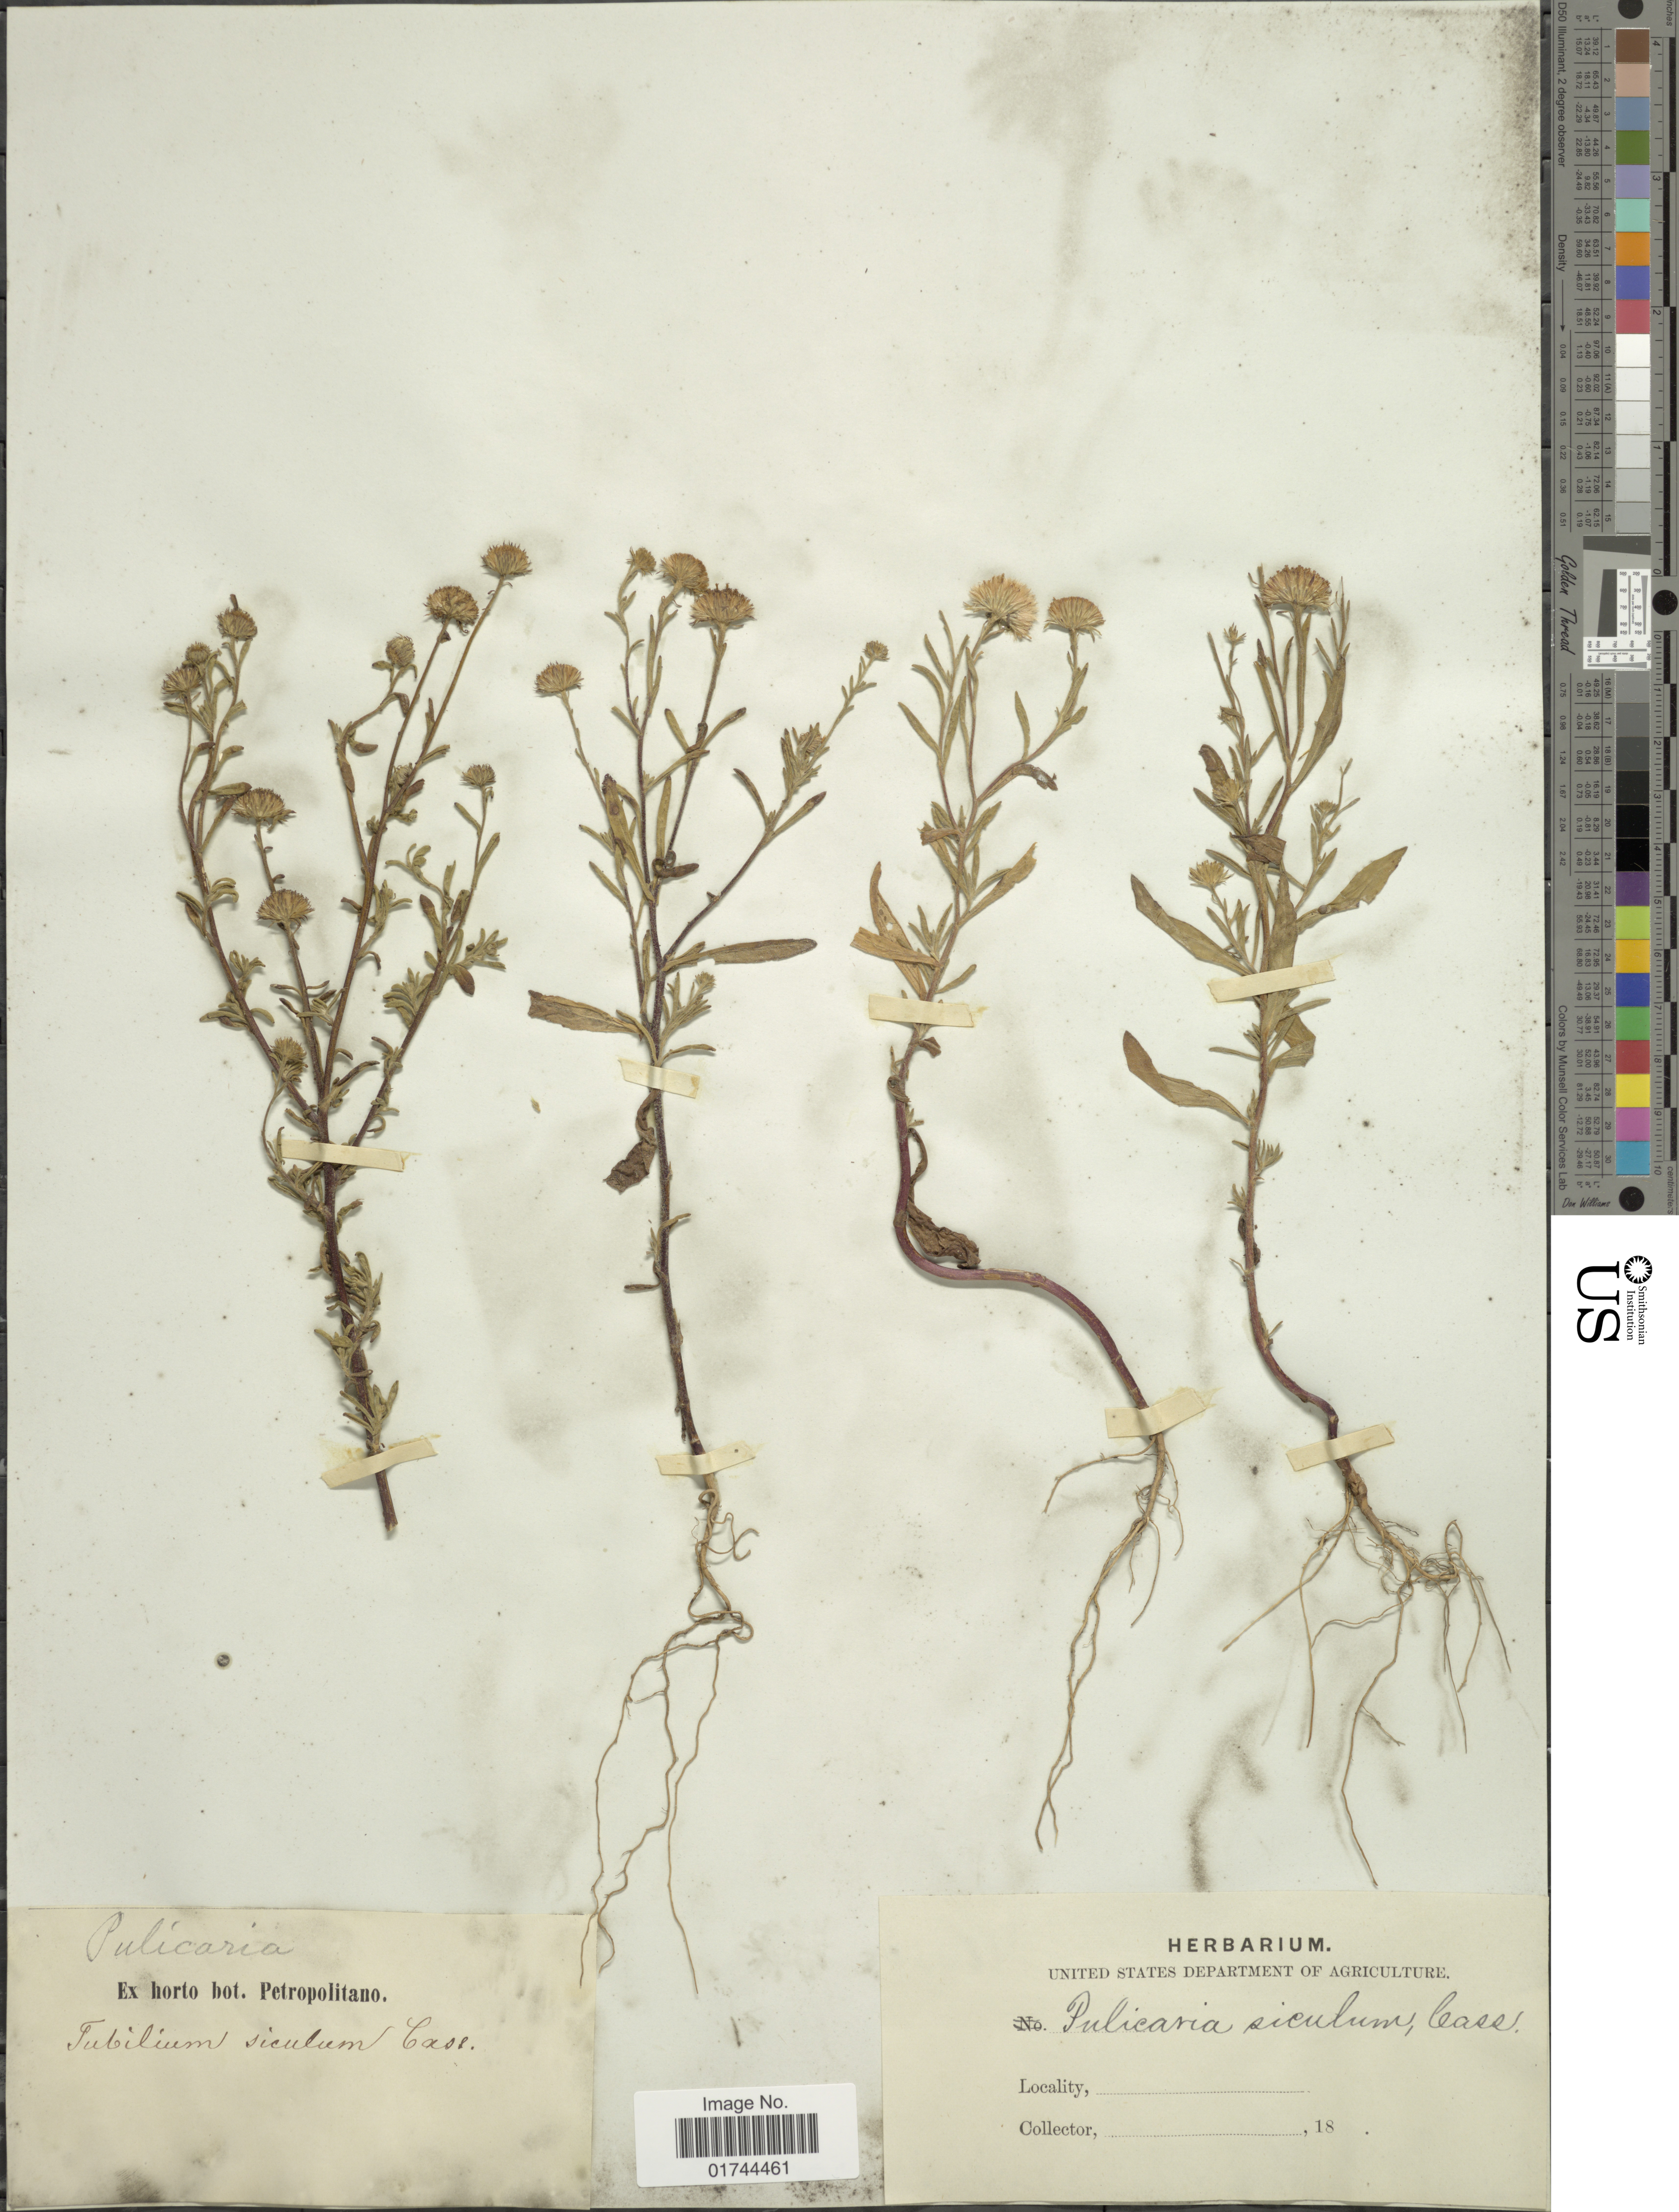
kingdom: Plantae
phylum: Tracheophyta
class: Magnoliopsida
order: Asterales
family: Asteraceae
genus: Pulicaria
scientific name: Pulicaria sicula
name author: (L.) Moris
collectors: ex Herb. Horti Bot. Petropolitani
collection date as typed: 18